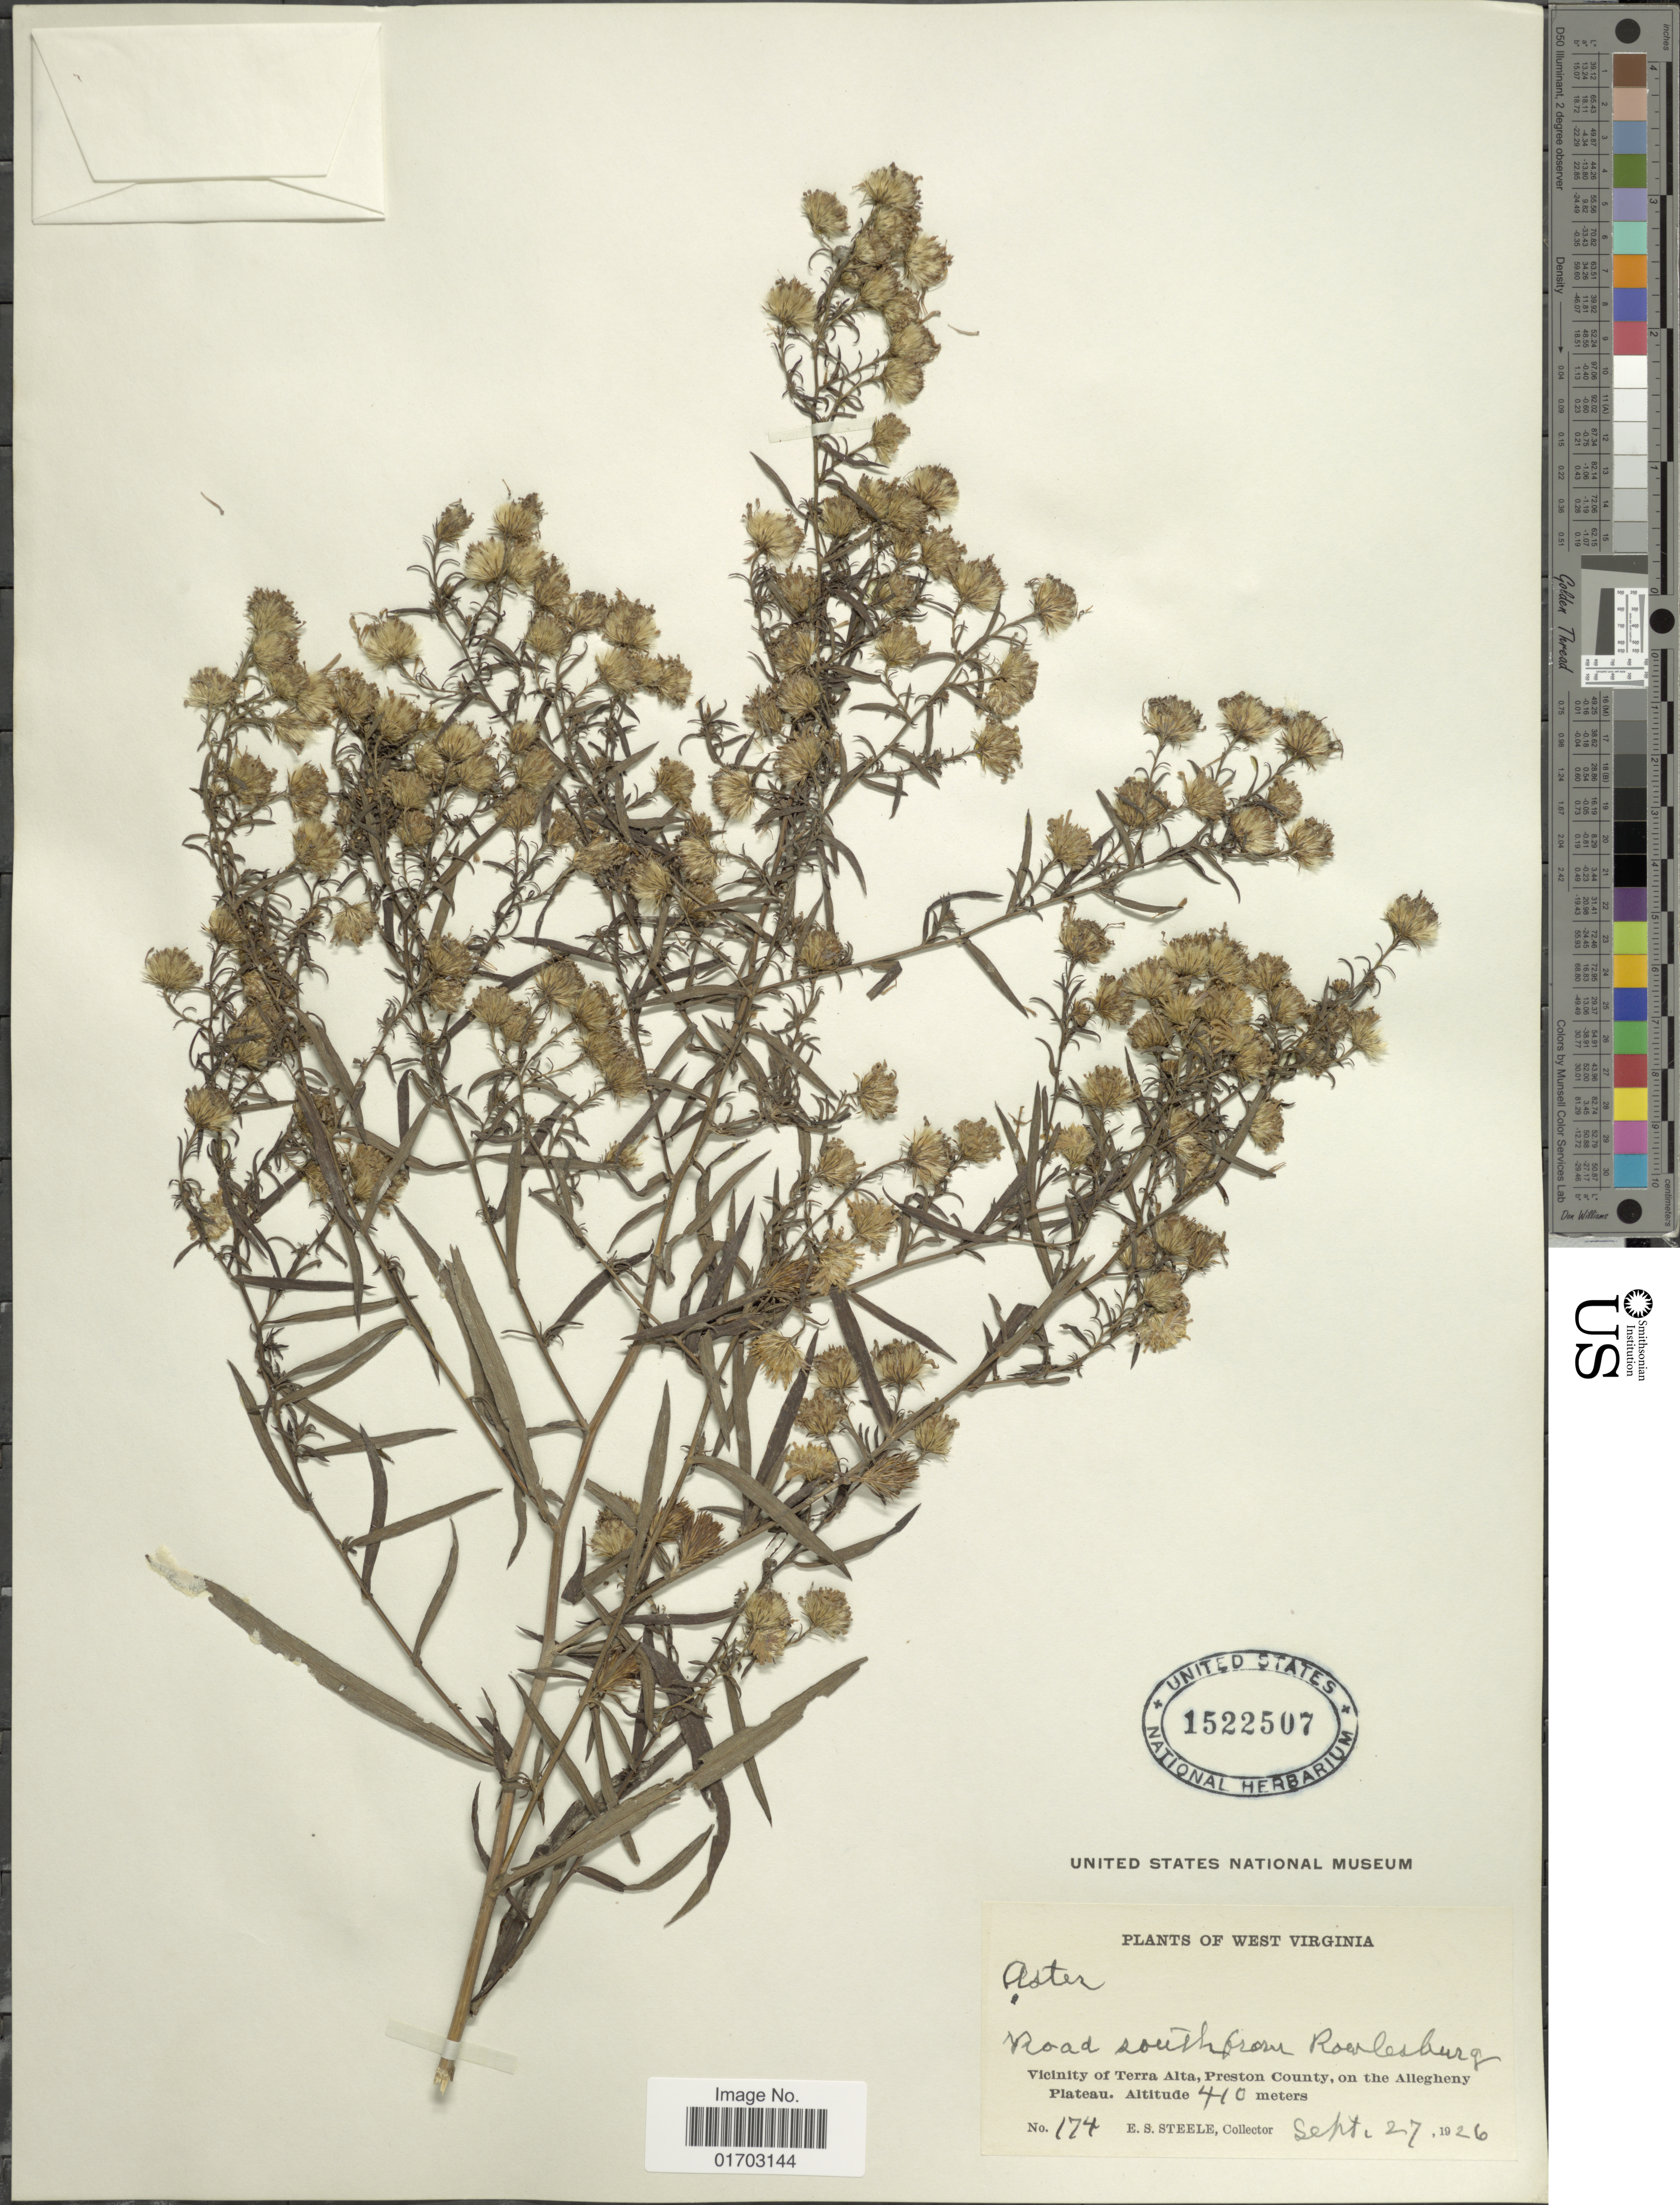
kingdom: Plantae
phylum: Tracheophyta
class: Magnoliopsida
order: Asterales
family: Asteraceae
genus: Symphyotrichum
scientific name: Symphyotrichum simplex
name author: (Willd.) Á. Löve & D. Löve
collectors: E. Steele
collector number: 174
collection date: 1926-09-27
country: United States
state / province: West Virginia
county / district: Preston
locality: Road south from Rowlesburg, vicinity of Terra Alta, Preston County, on the Alegheny Plateau.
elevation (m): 410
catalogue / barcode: US 1522507